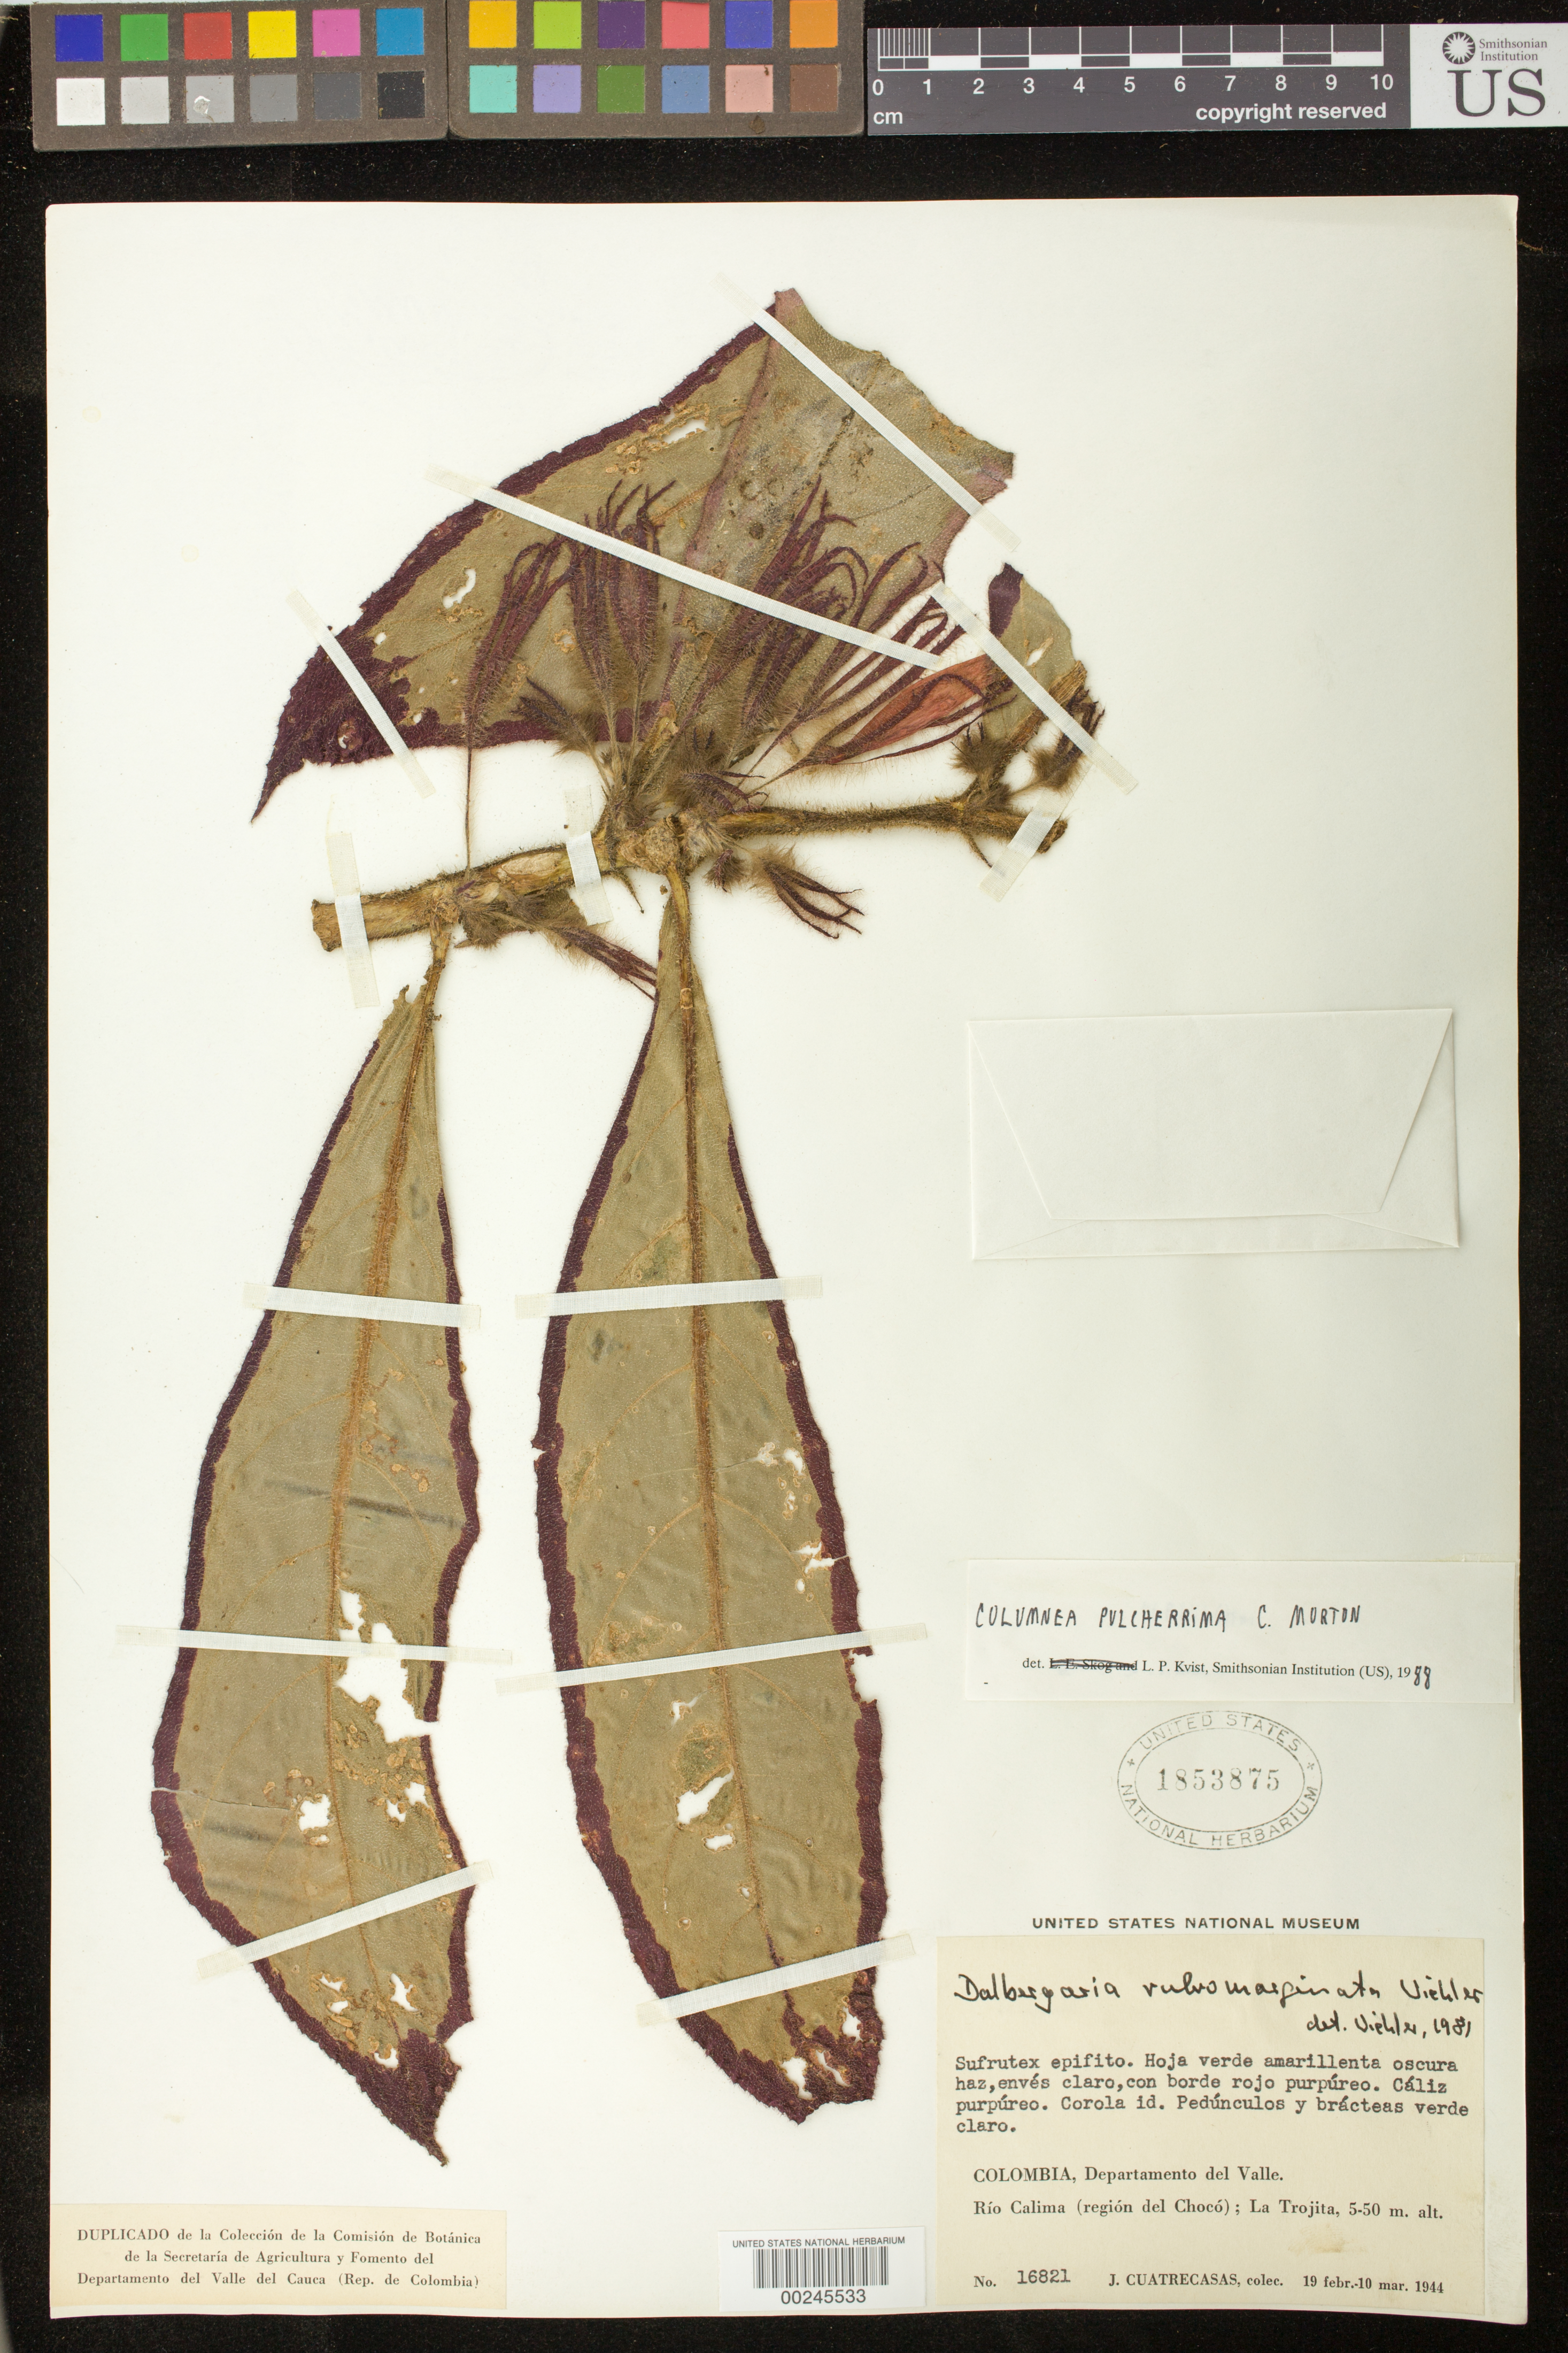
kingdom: Plantae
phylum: Tracheophyta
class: Magnoliopsida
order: Lamiales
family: Gesneriaceae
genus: Columnea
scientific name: Columnea rubromarginata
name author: J.L. Clark & Clavijo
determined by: Skog, Laurence E.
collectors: J. Cuatrecasas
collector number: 16821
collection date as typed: Feb-Mar 1944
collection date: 1944-02/1944-03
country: Colombia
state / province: Valle del Cauca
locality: Río Calima (región del Chocó); La Trojita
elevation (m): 5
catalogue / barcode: US 1853875